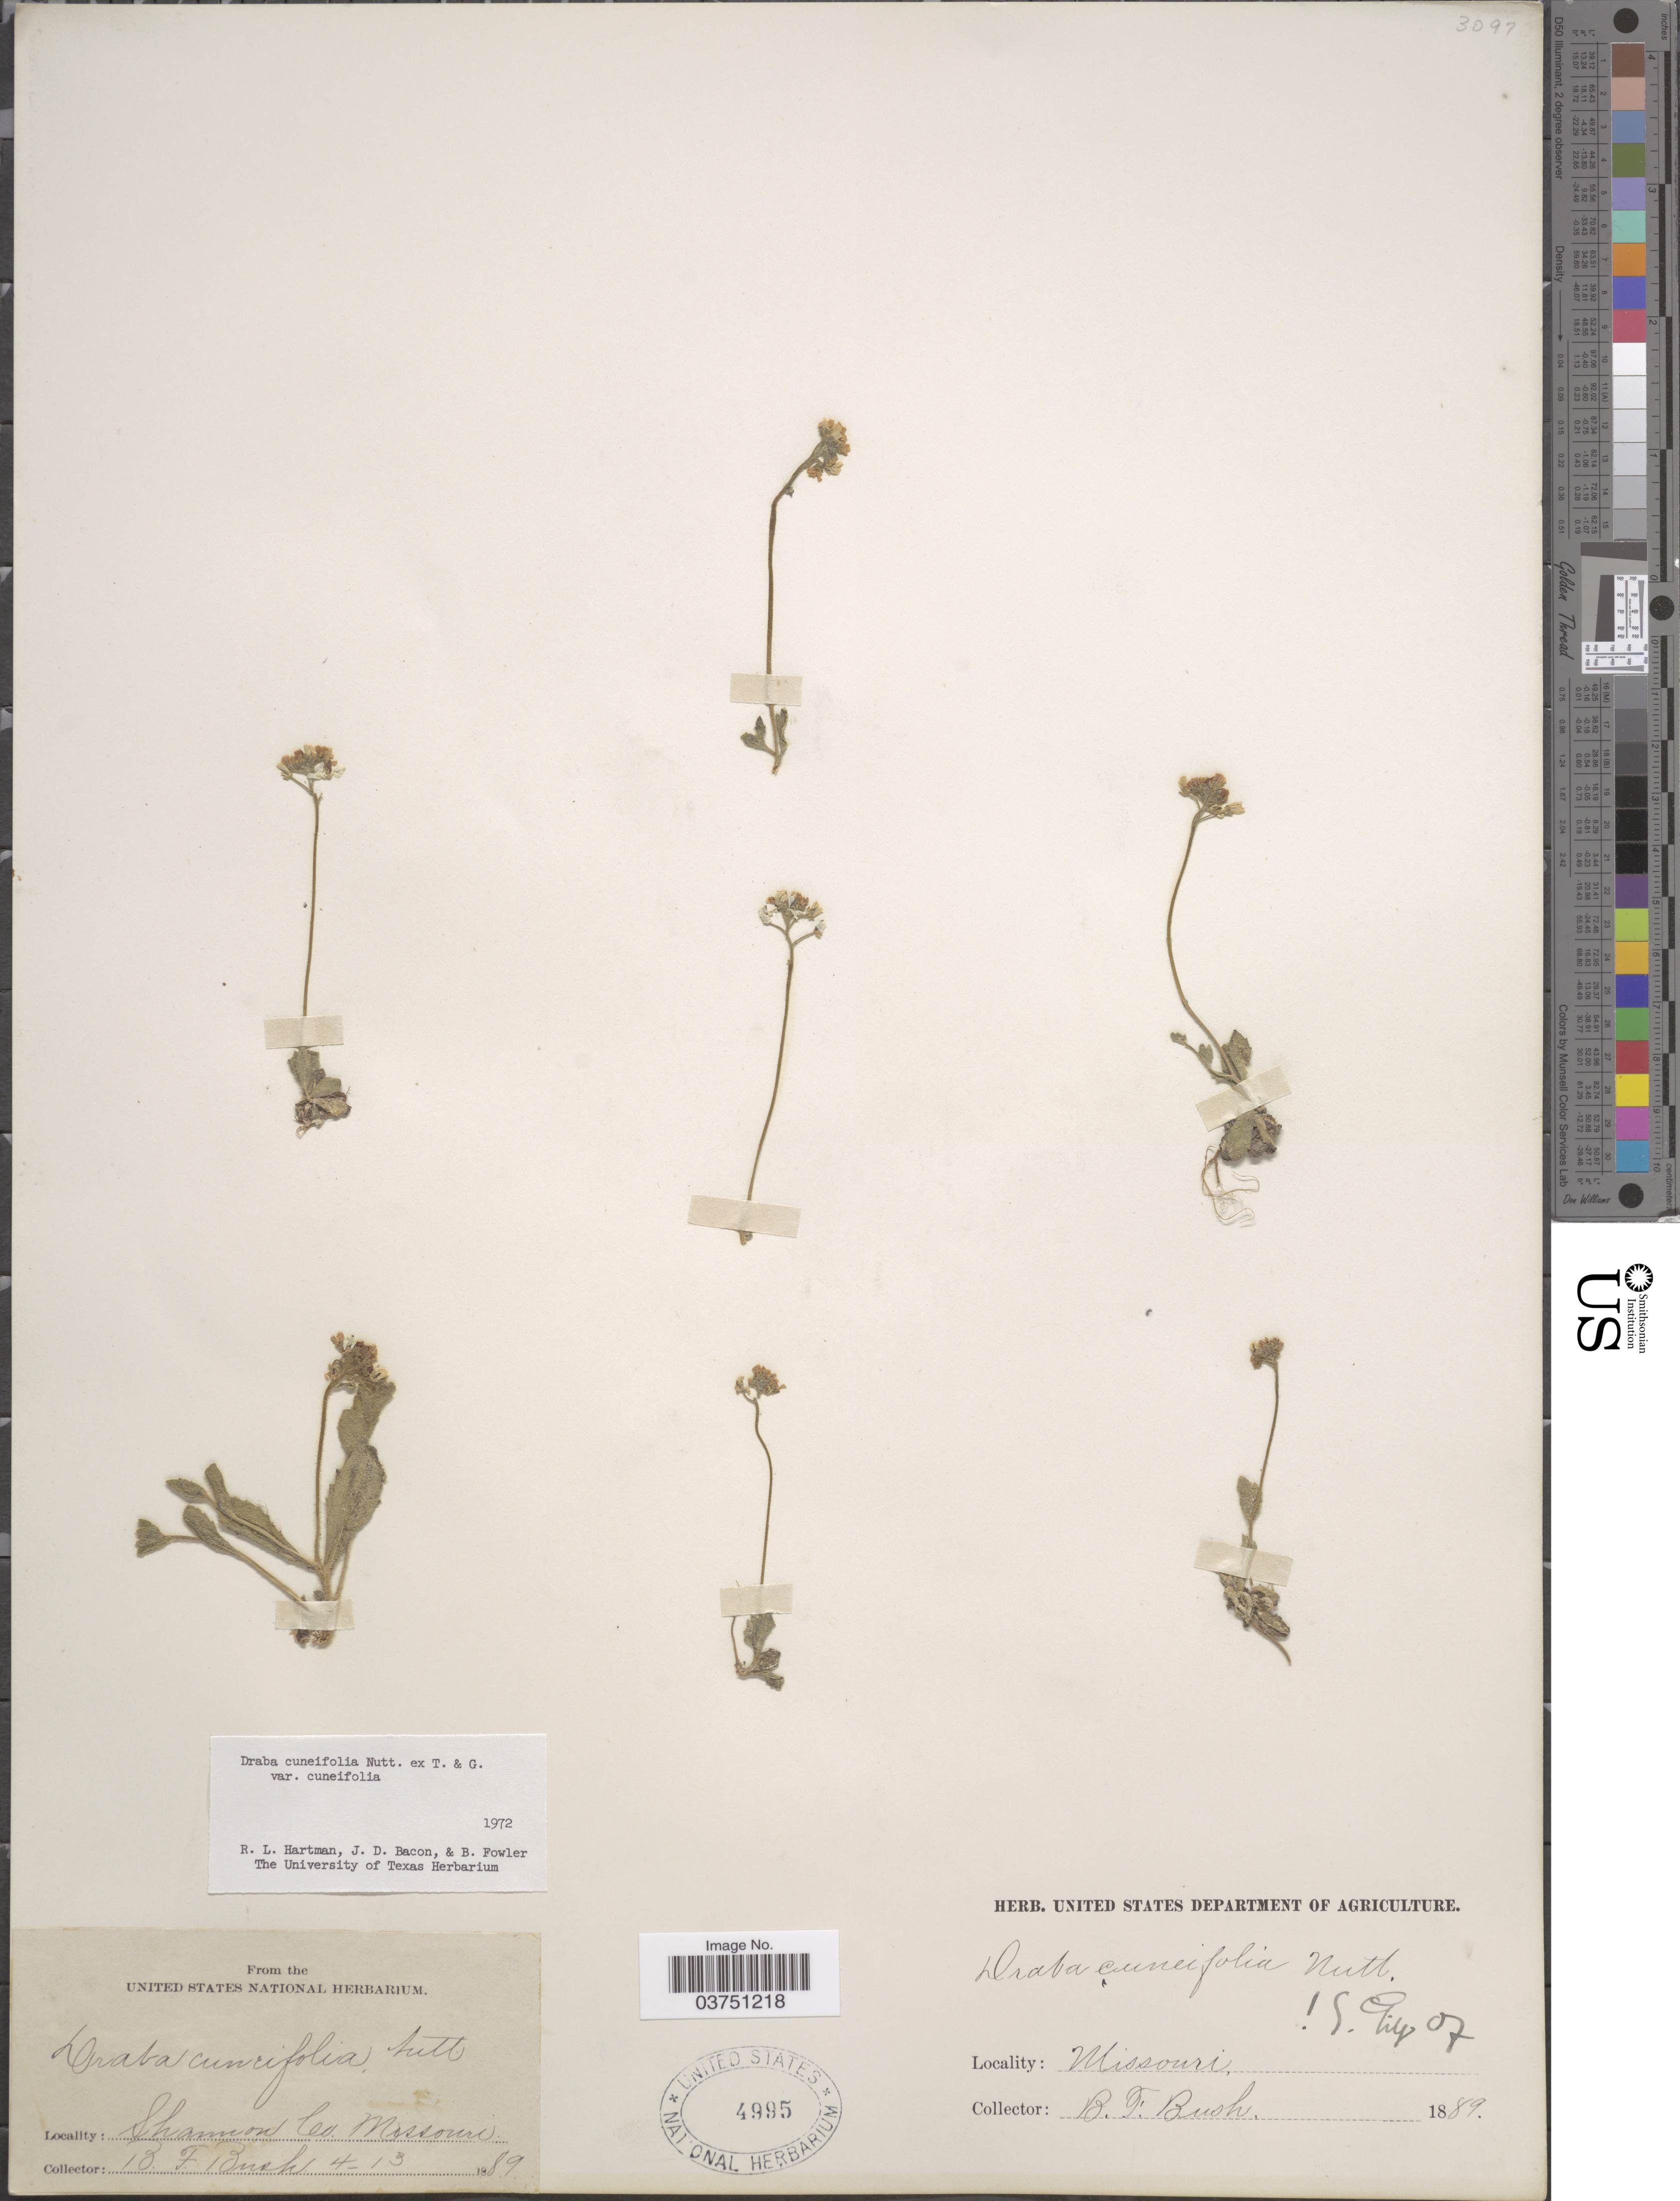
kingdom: Plantae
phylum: Tracheophyta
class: Magnoliopsida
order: Brassicales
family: Brassicaceae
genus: Draba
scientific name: Draba cuneifolia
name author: Nutt.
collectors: B. F. Bush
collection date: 1889-04-13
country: United States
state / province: Missouri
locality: Shannon Co.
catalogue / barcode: US 4995